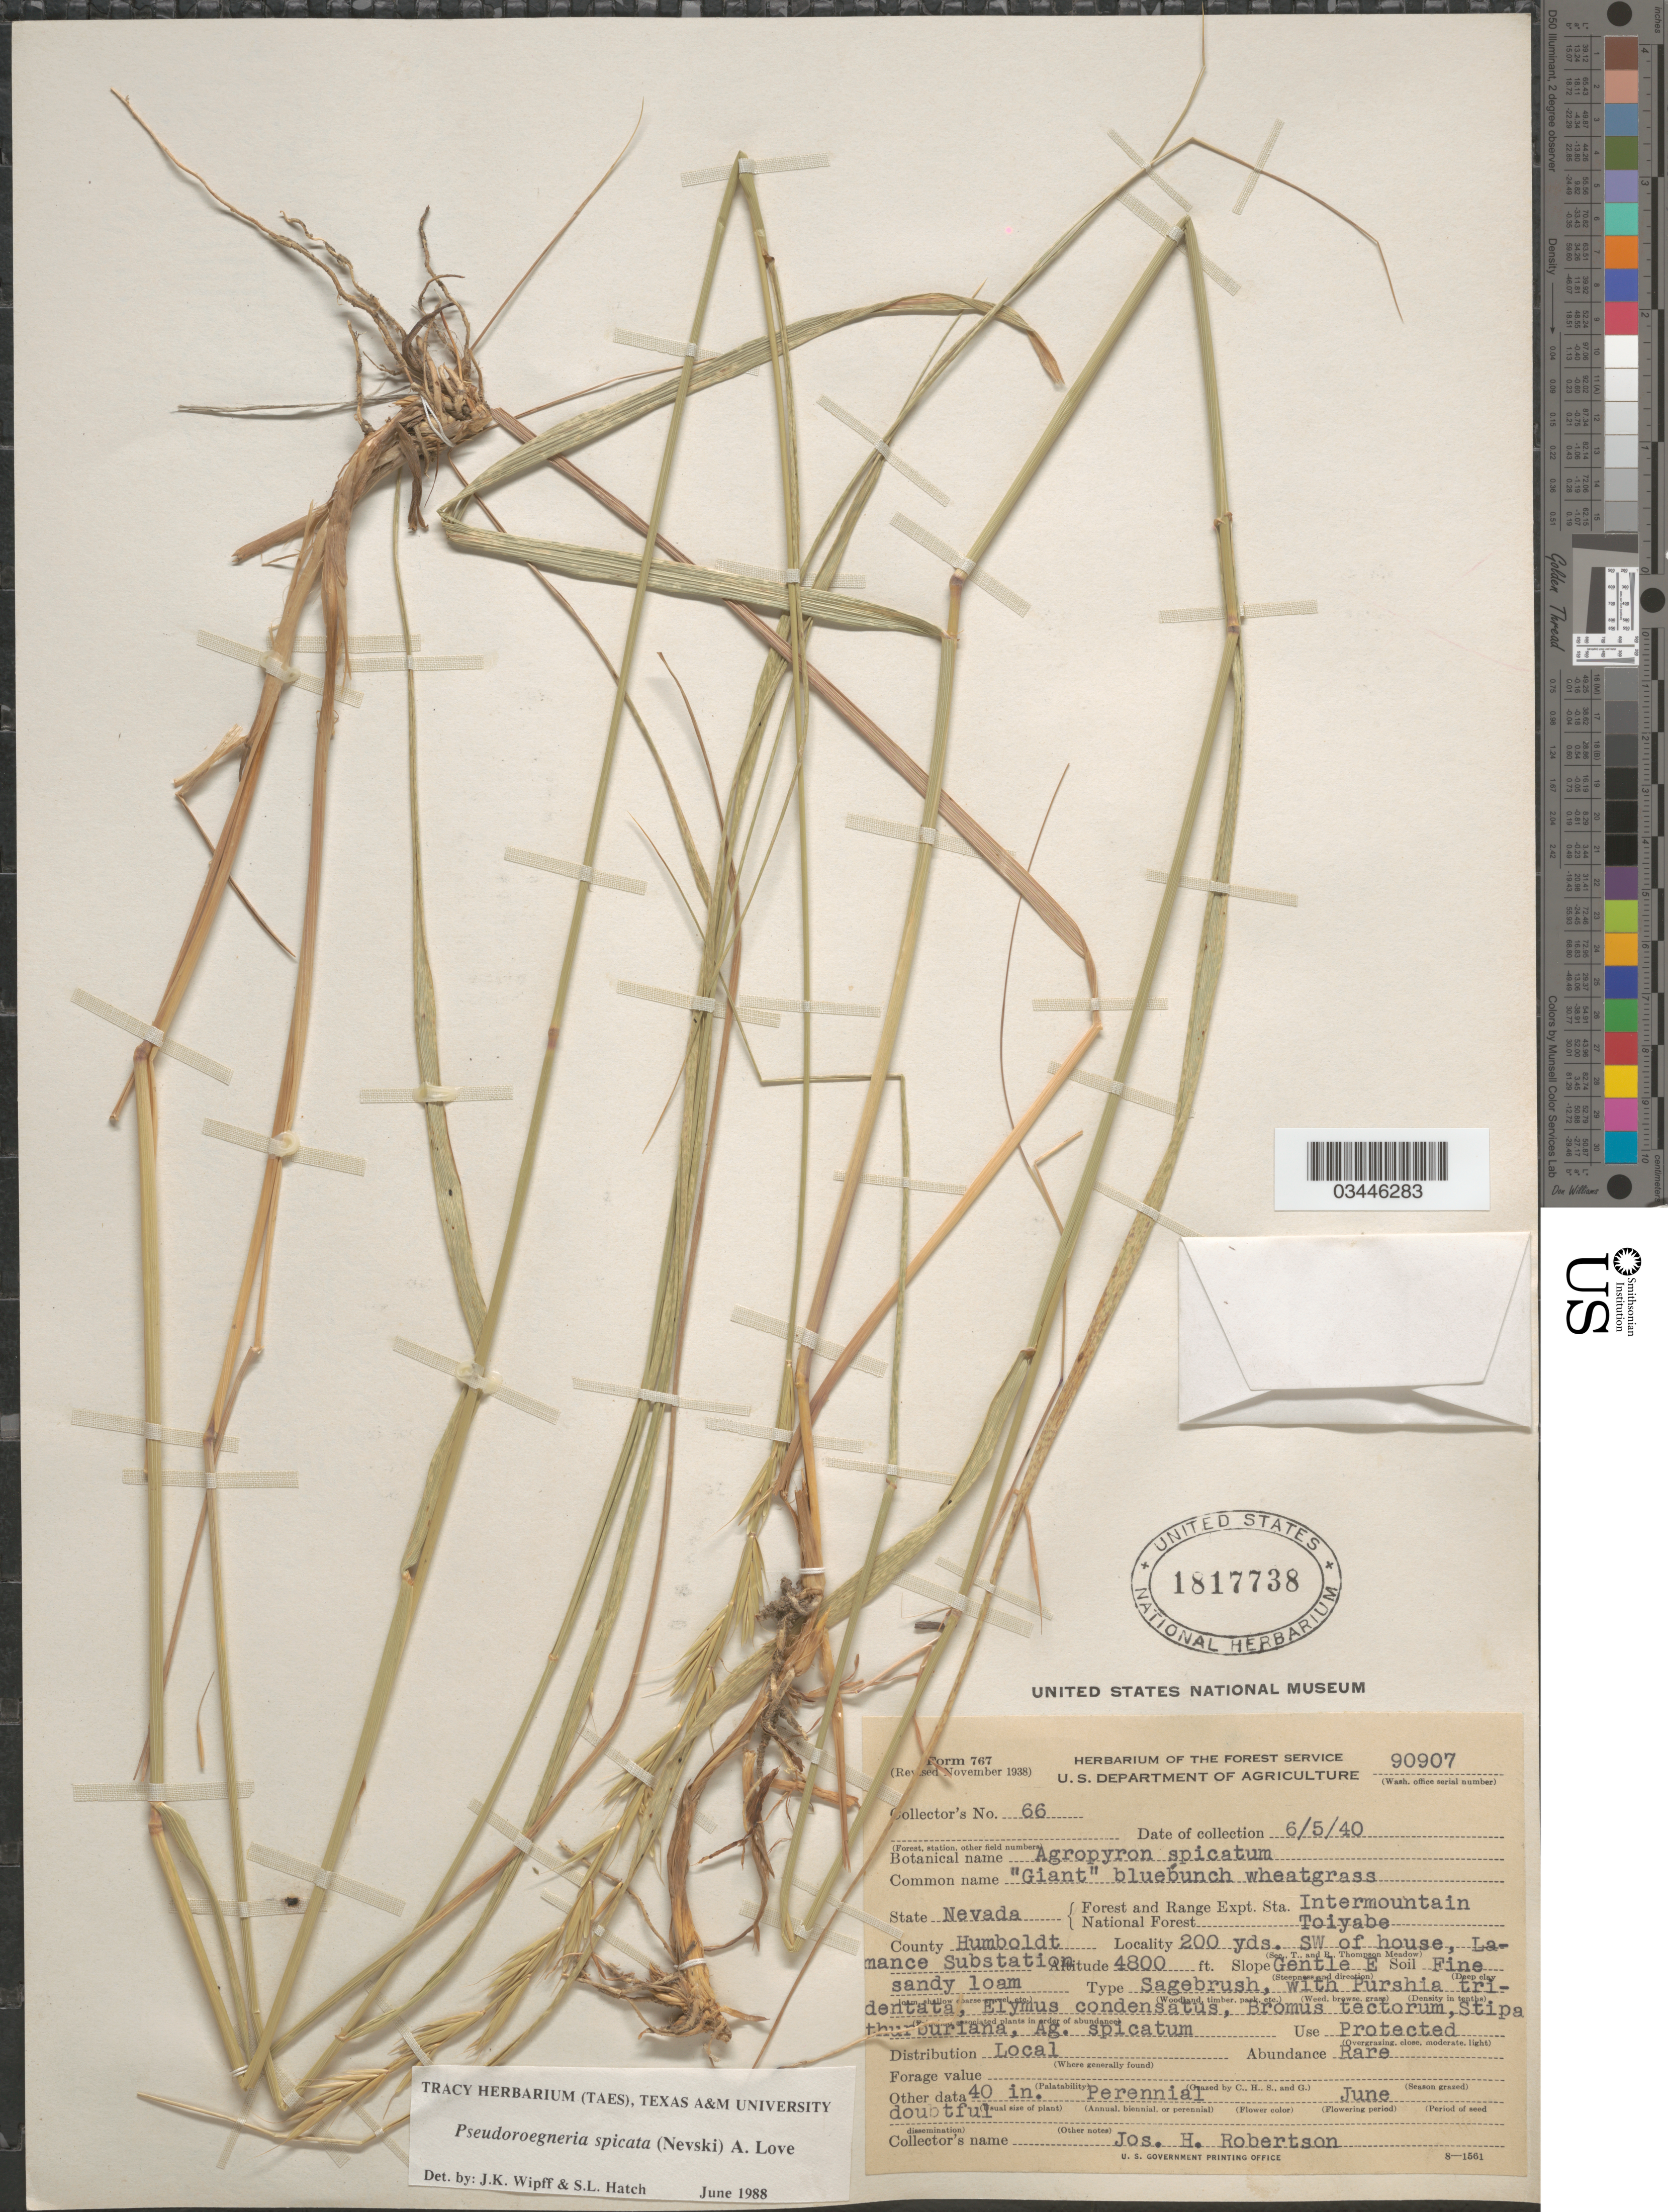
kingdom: Plantae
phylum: Tracheophyta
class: Liliopsida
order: Poales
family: Poaceae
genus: Pseudoroegneria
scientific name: Pseudoroegneria spicata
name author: (Pursh) Á. Löve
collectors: J. Robertson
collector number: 66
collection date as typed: Transcribed d/m/y: 5/6/40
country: United States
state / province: Nevada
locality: Forest and Range Expt. Sta Intermountain Toiyabe. County Humboldt. 200 yds. SW of house, Lamance Substation. Slope Gentle E.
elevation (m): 1463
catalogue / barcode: US 1817738